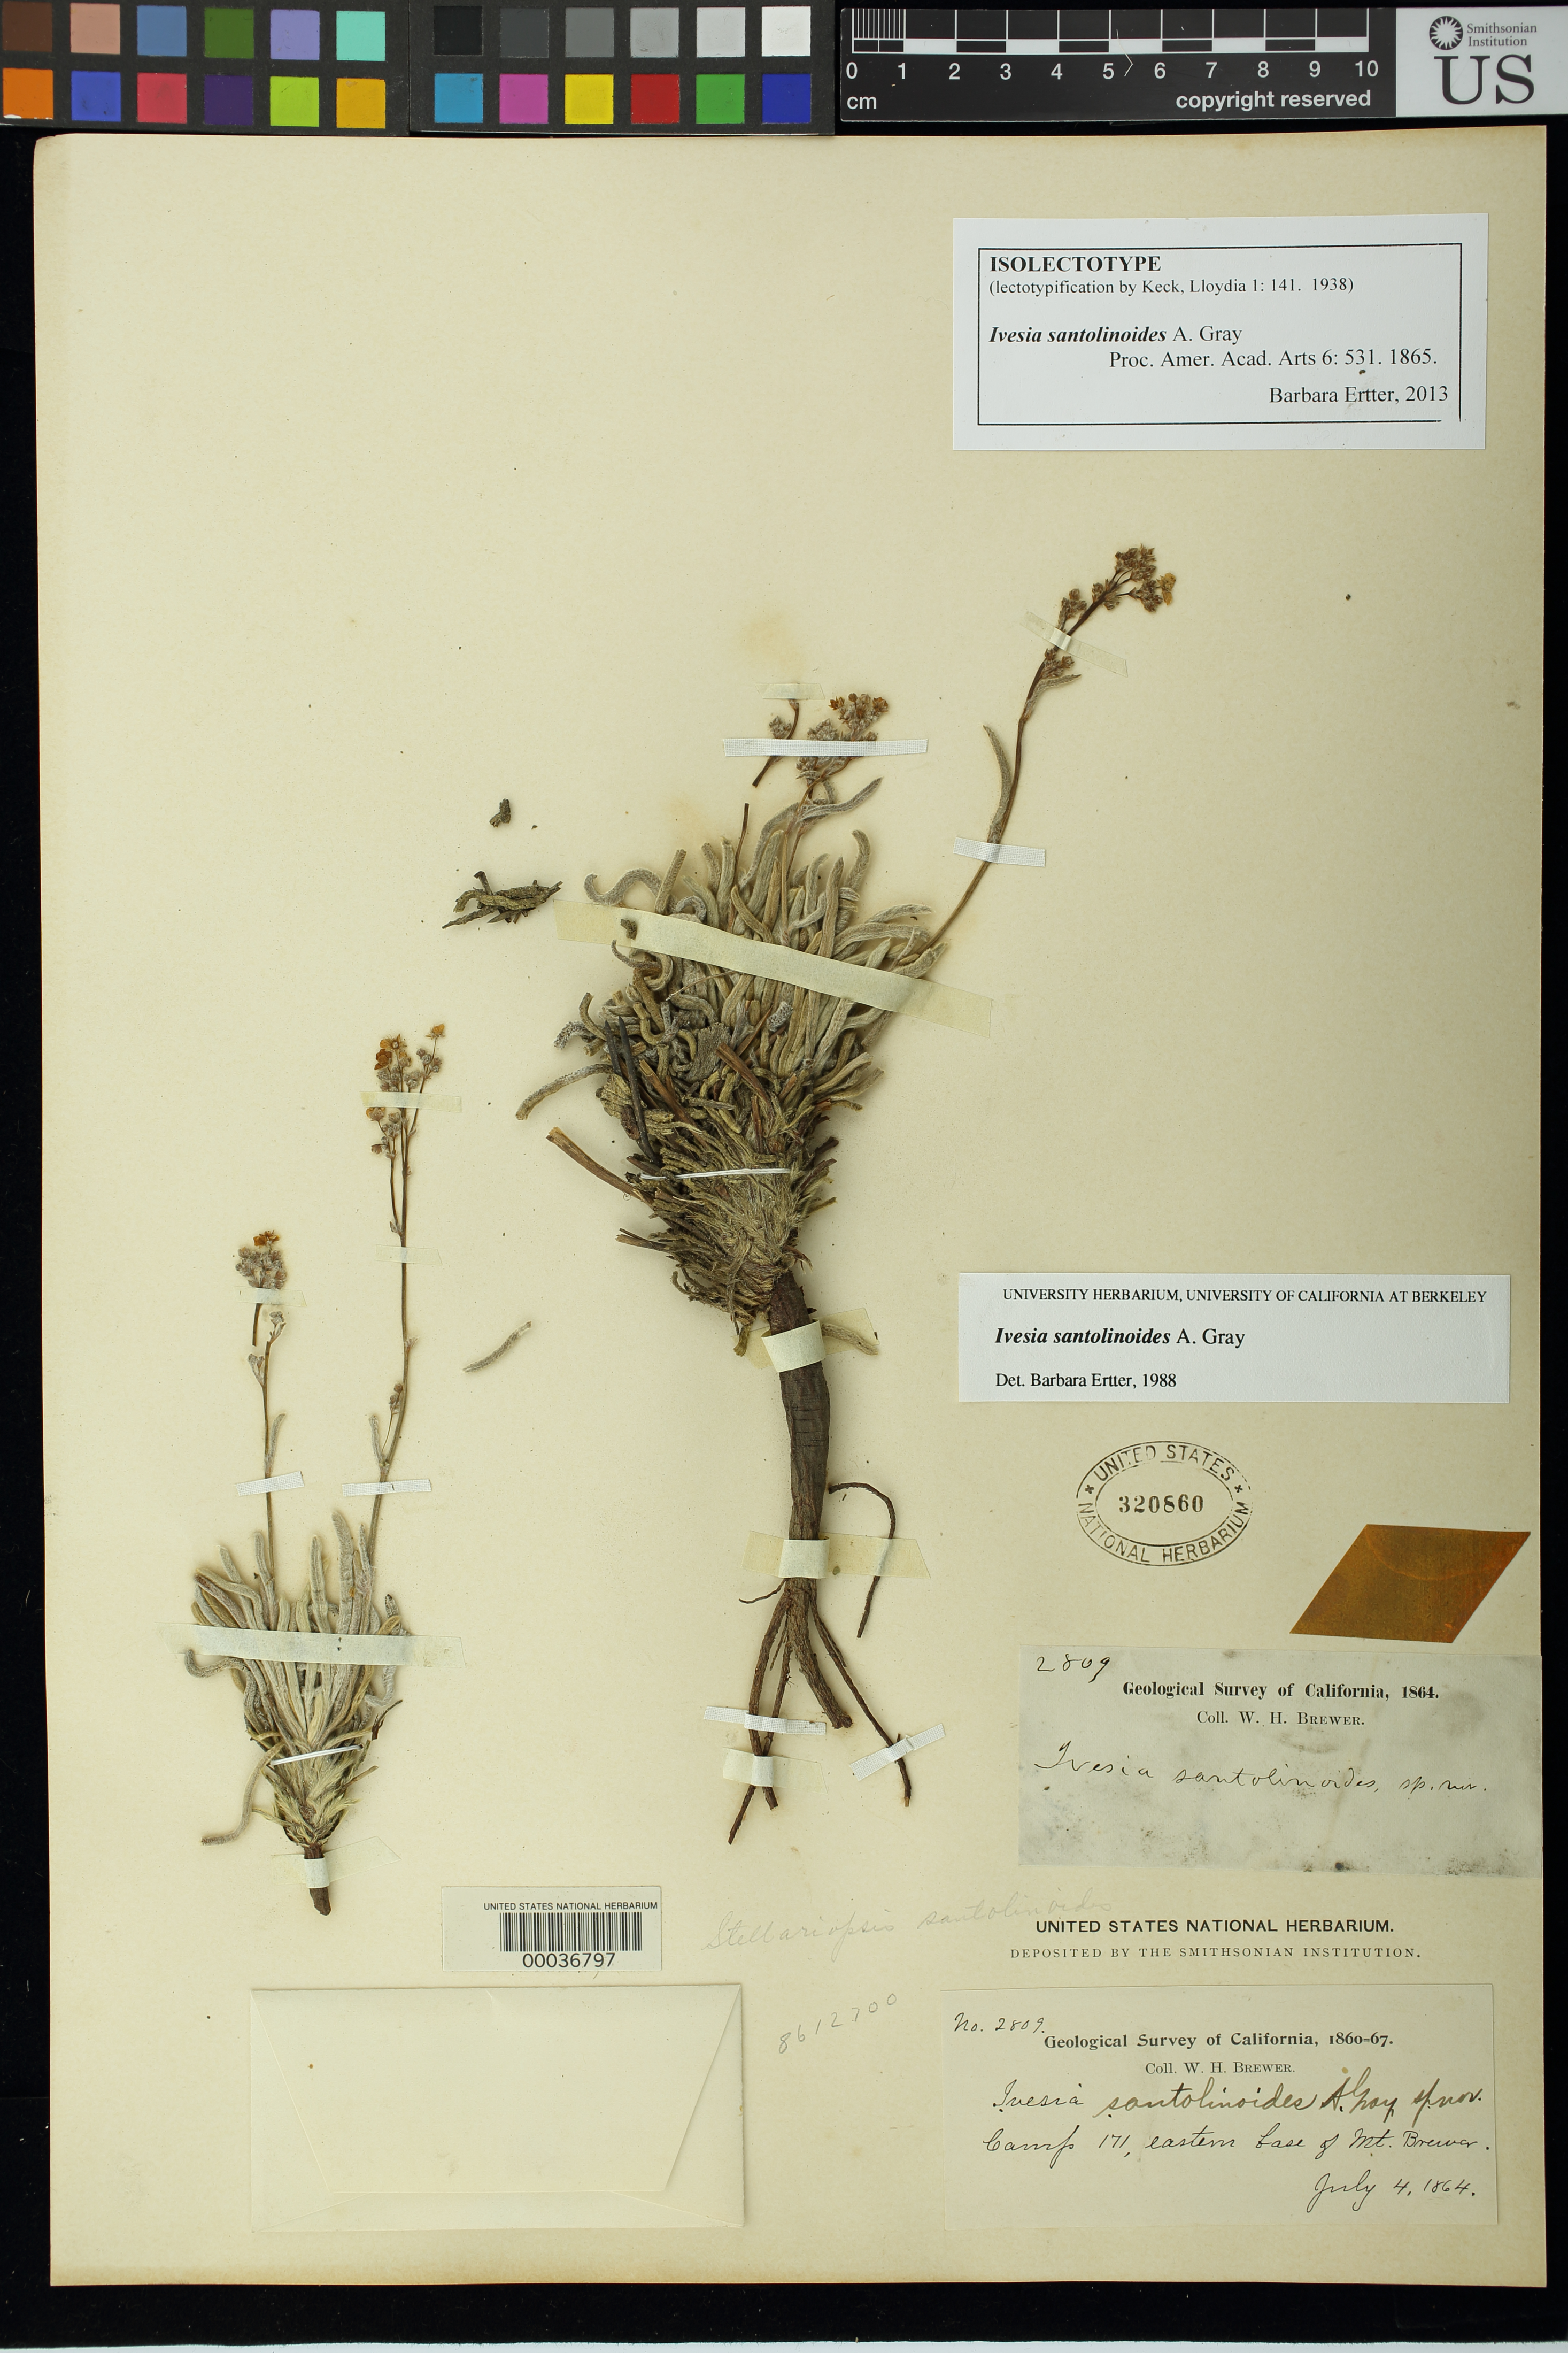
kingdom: Plantae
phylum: Tracheophyta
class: Magnoliopsida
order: Rosales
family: Rosaceae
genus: Ivesia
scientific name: Ivesia santolinoides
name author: A. Gray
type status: Isolectotype; Type Collection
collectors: W. H. Brewer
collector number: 2809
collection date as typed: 04 Jul 1864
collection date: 1864-07-04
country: United States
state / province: California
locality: Eastern base of Mt. Brewer, camp 171.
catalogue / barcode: US 320860